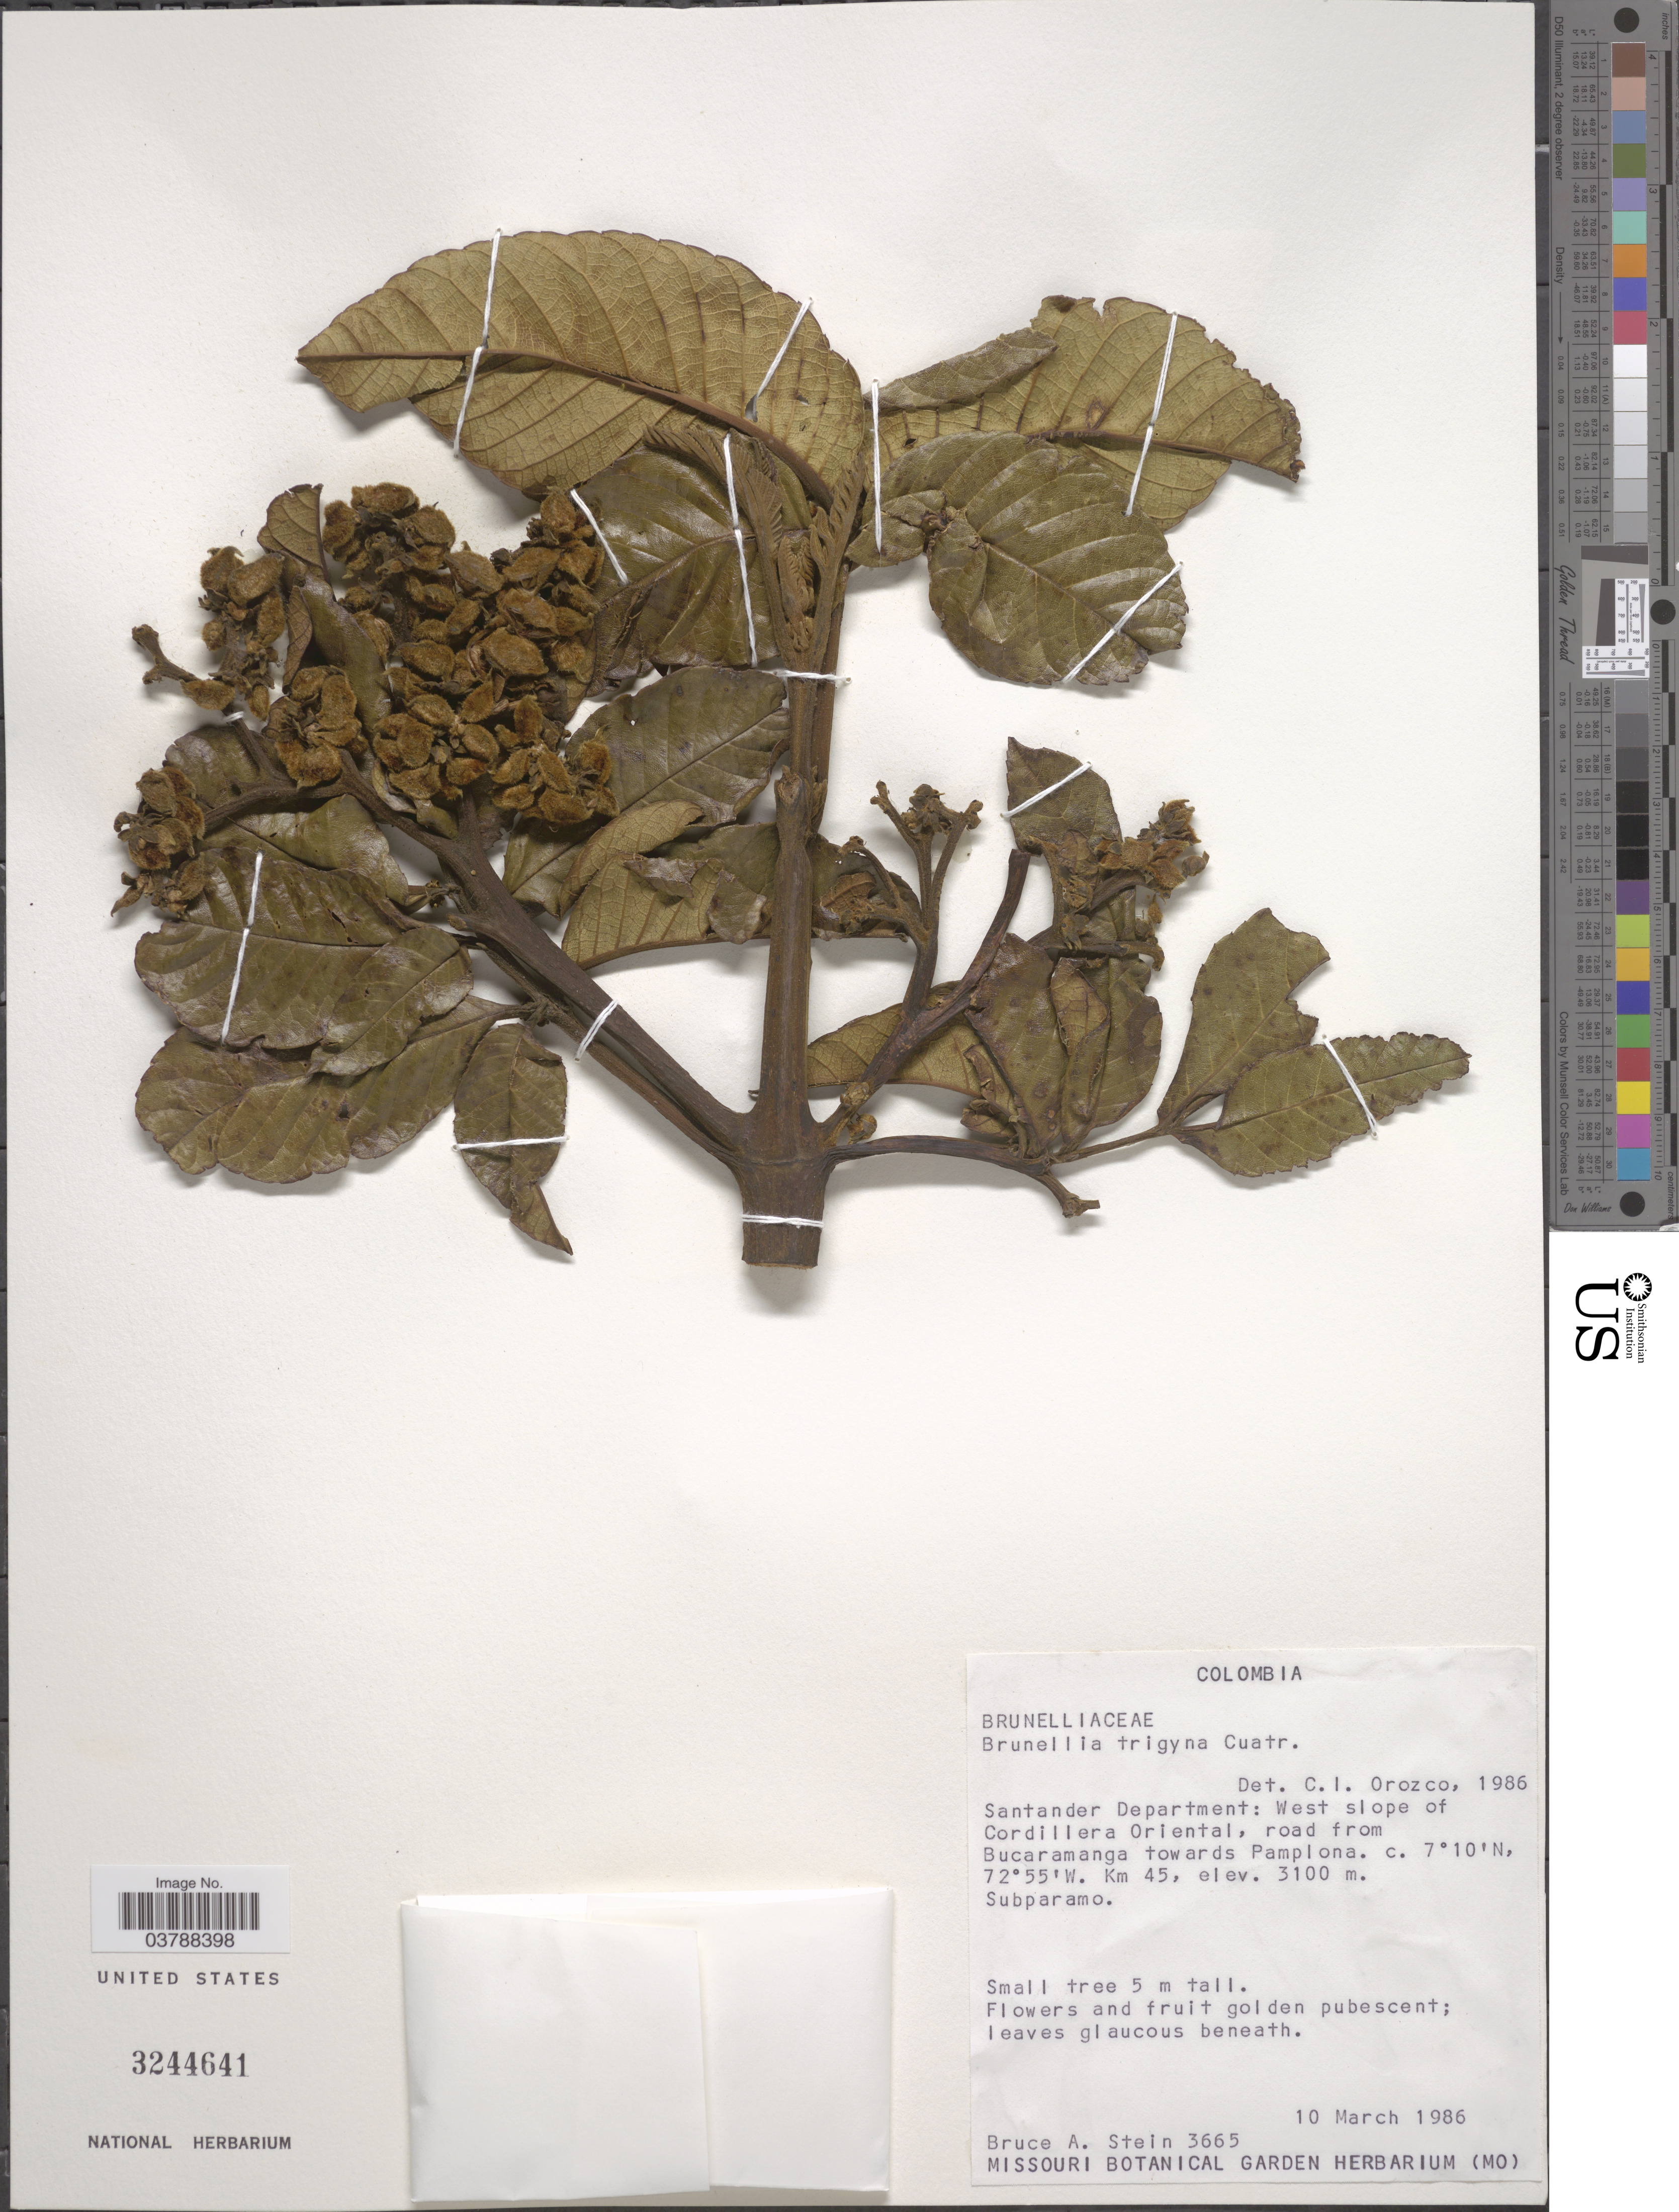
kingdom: Plantae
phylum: Tracheophyta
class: Magnoliopsida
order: Oxalidales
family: Brunelliaceae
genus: Brunellia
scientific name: Brunellia trigyna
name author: Cuatrec.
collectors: B. A. Stein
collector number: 3665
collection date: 1986-03-10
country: Colombia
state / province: Santander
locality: Santander Department: West slope of Cordillera Oriental, road from Bucaramanga towards Pamplona. Km 45. Subparamo.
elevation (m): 3100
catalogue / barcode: US 3244641